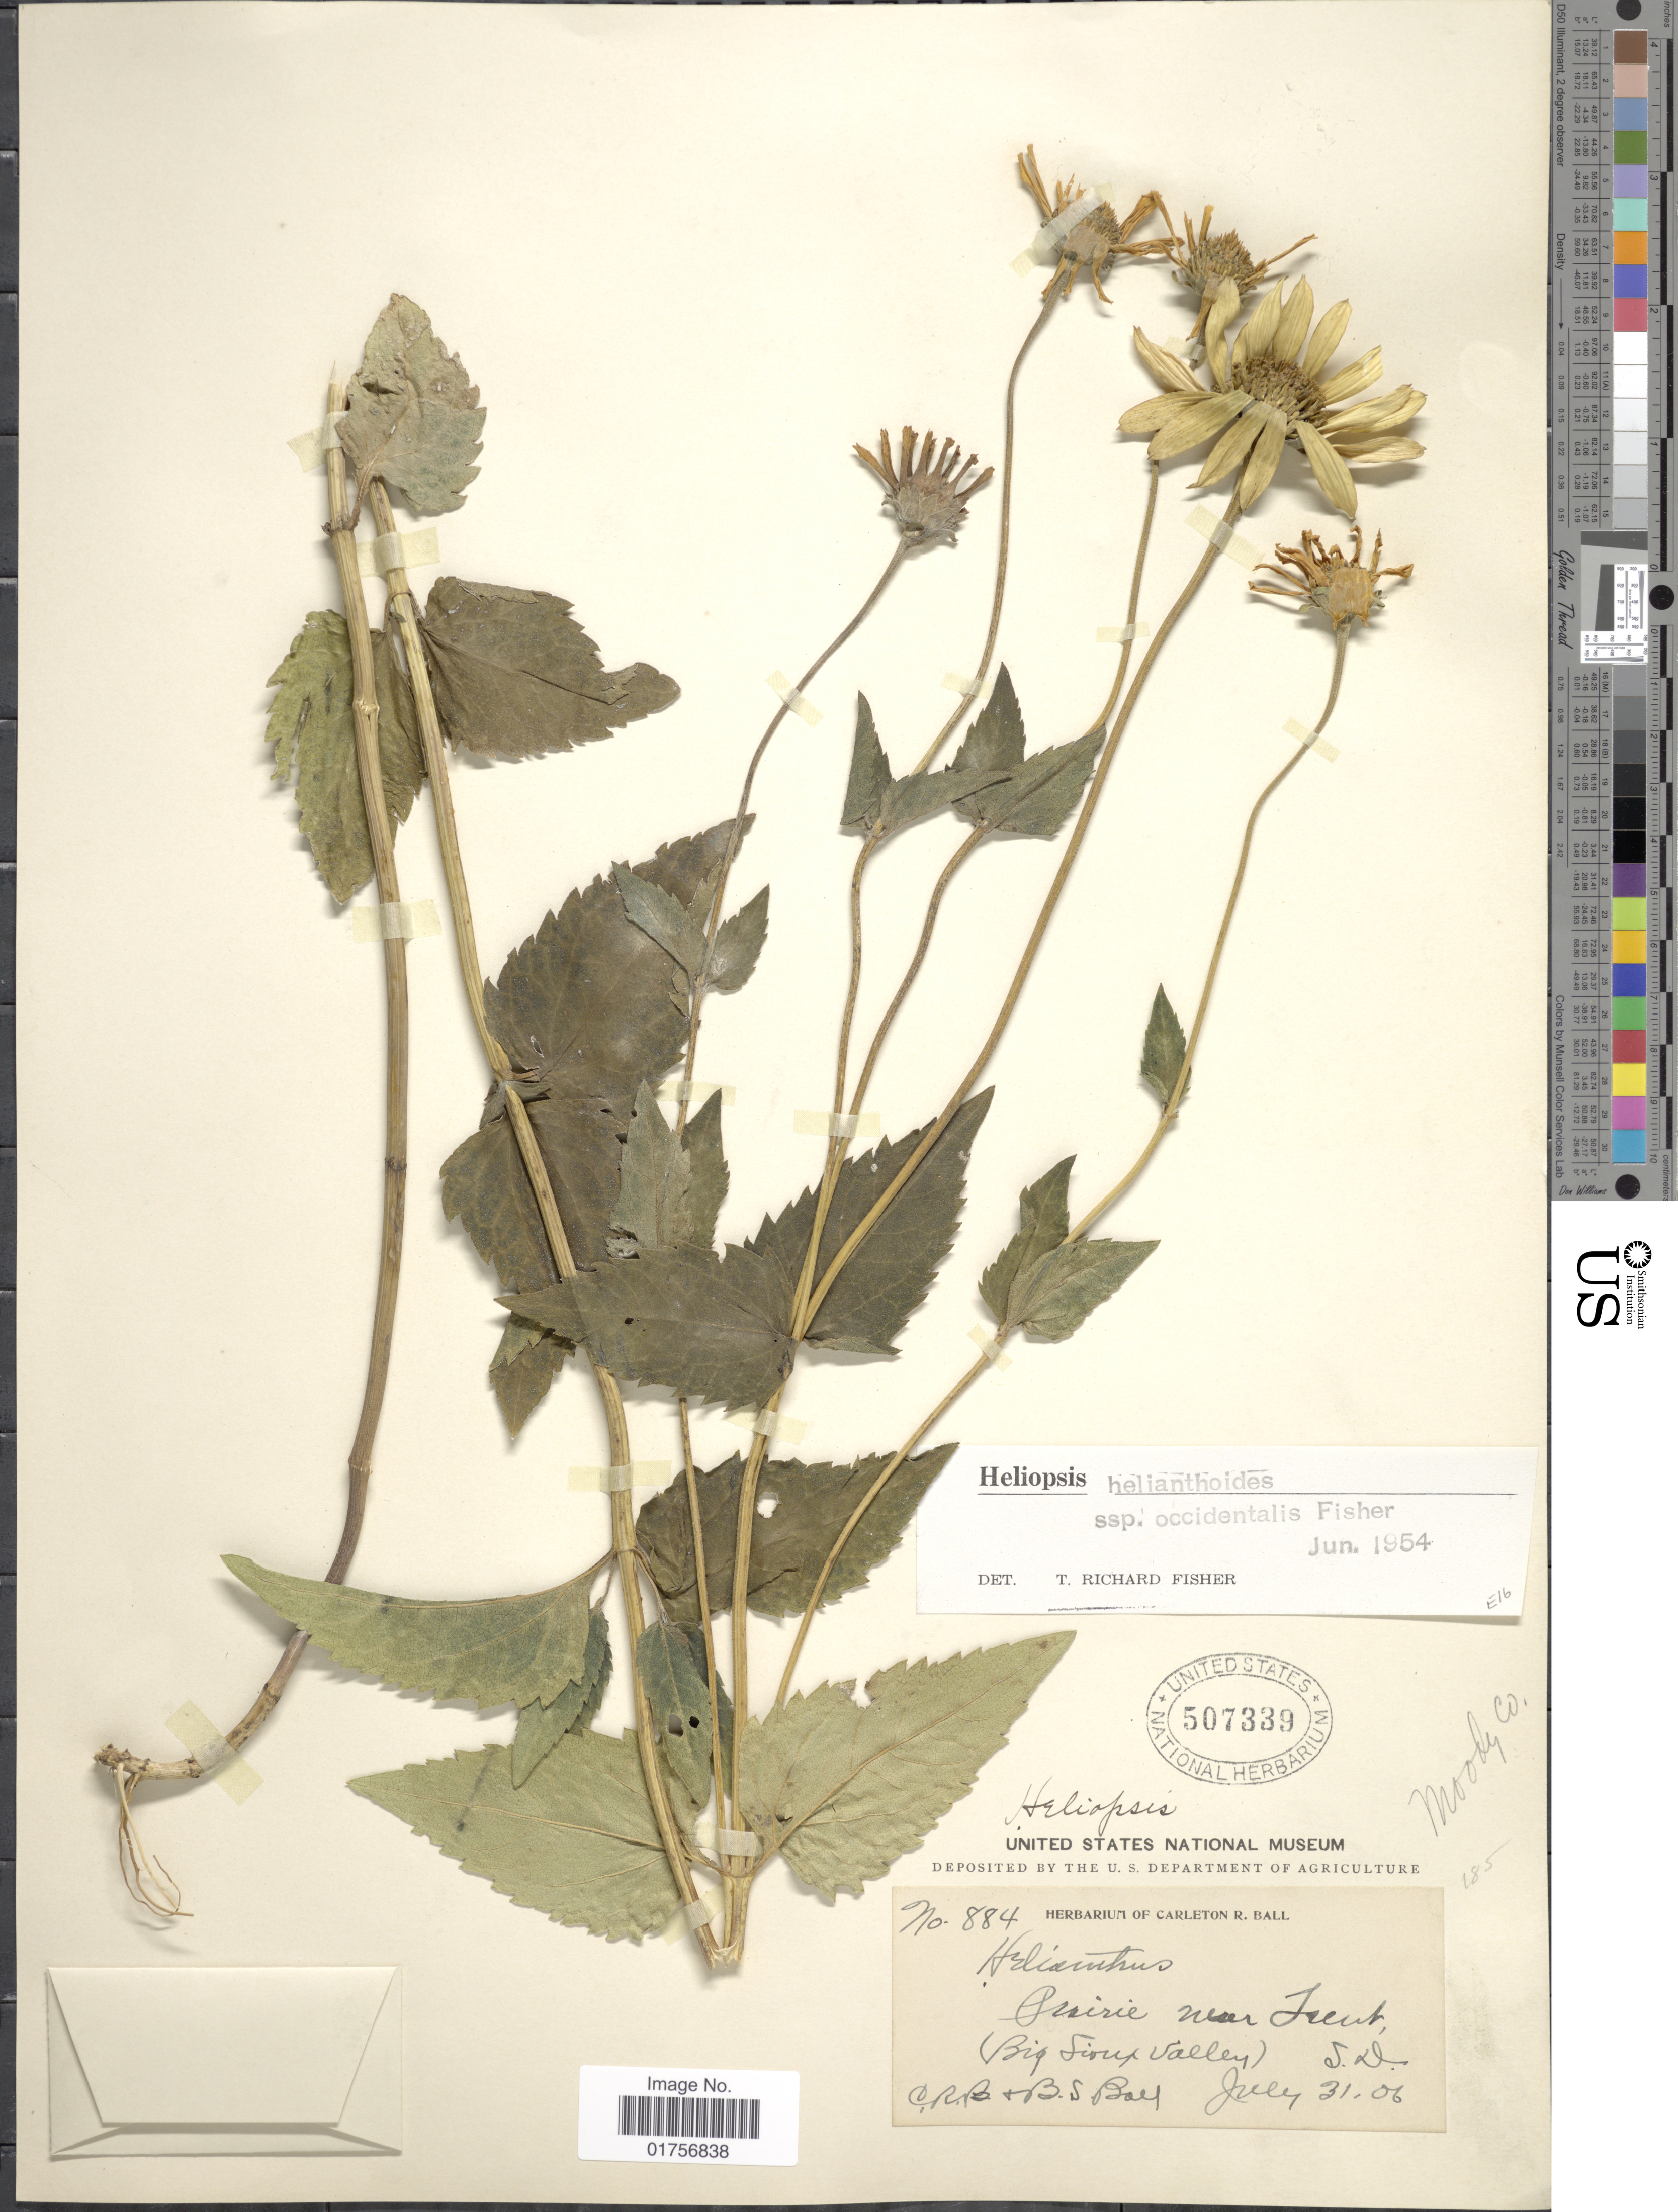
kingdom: Plantae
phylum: Tracheophyta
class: Magnoliopsida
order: Asterales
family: Asteraceae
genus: Heliopsis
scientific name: Heliopsis helianthoides subsp. occidentalis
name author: T.R. Fisher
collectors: C. R. Ball & B. S. Ball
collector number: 884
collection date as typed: Transcribed d/m/y: 31/7/06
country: United States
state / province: South Dakota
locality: Prairie near Trent, (Big Sioux Valley), S. D.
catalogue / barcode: US 507339